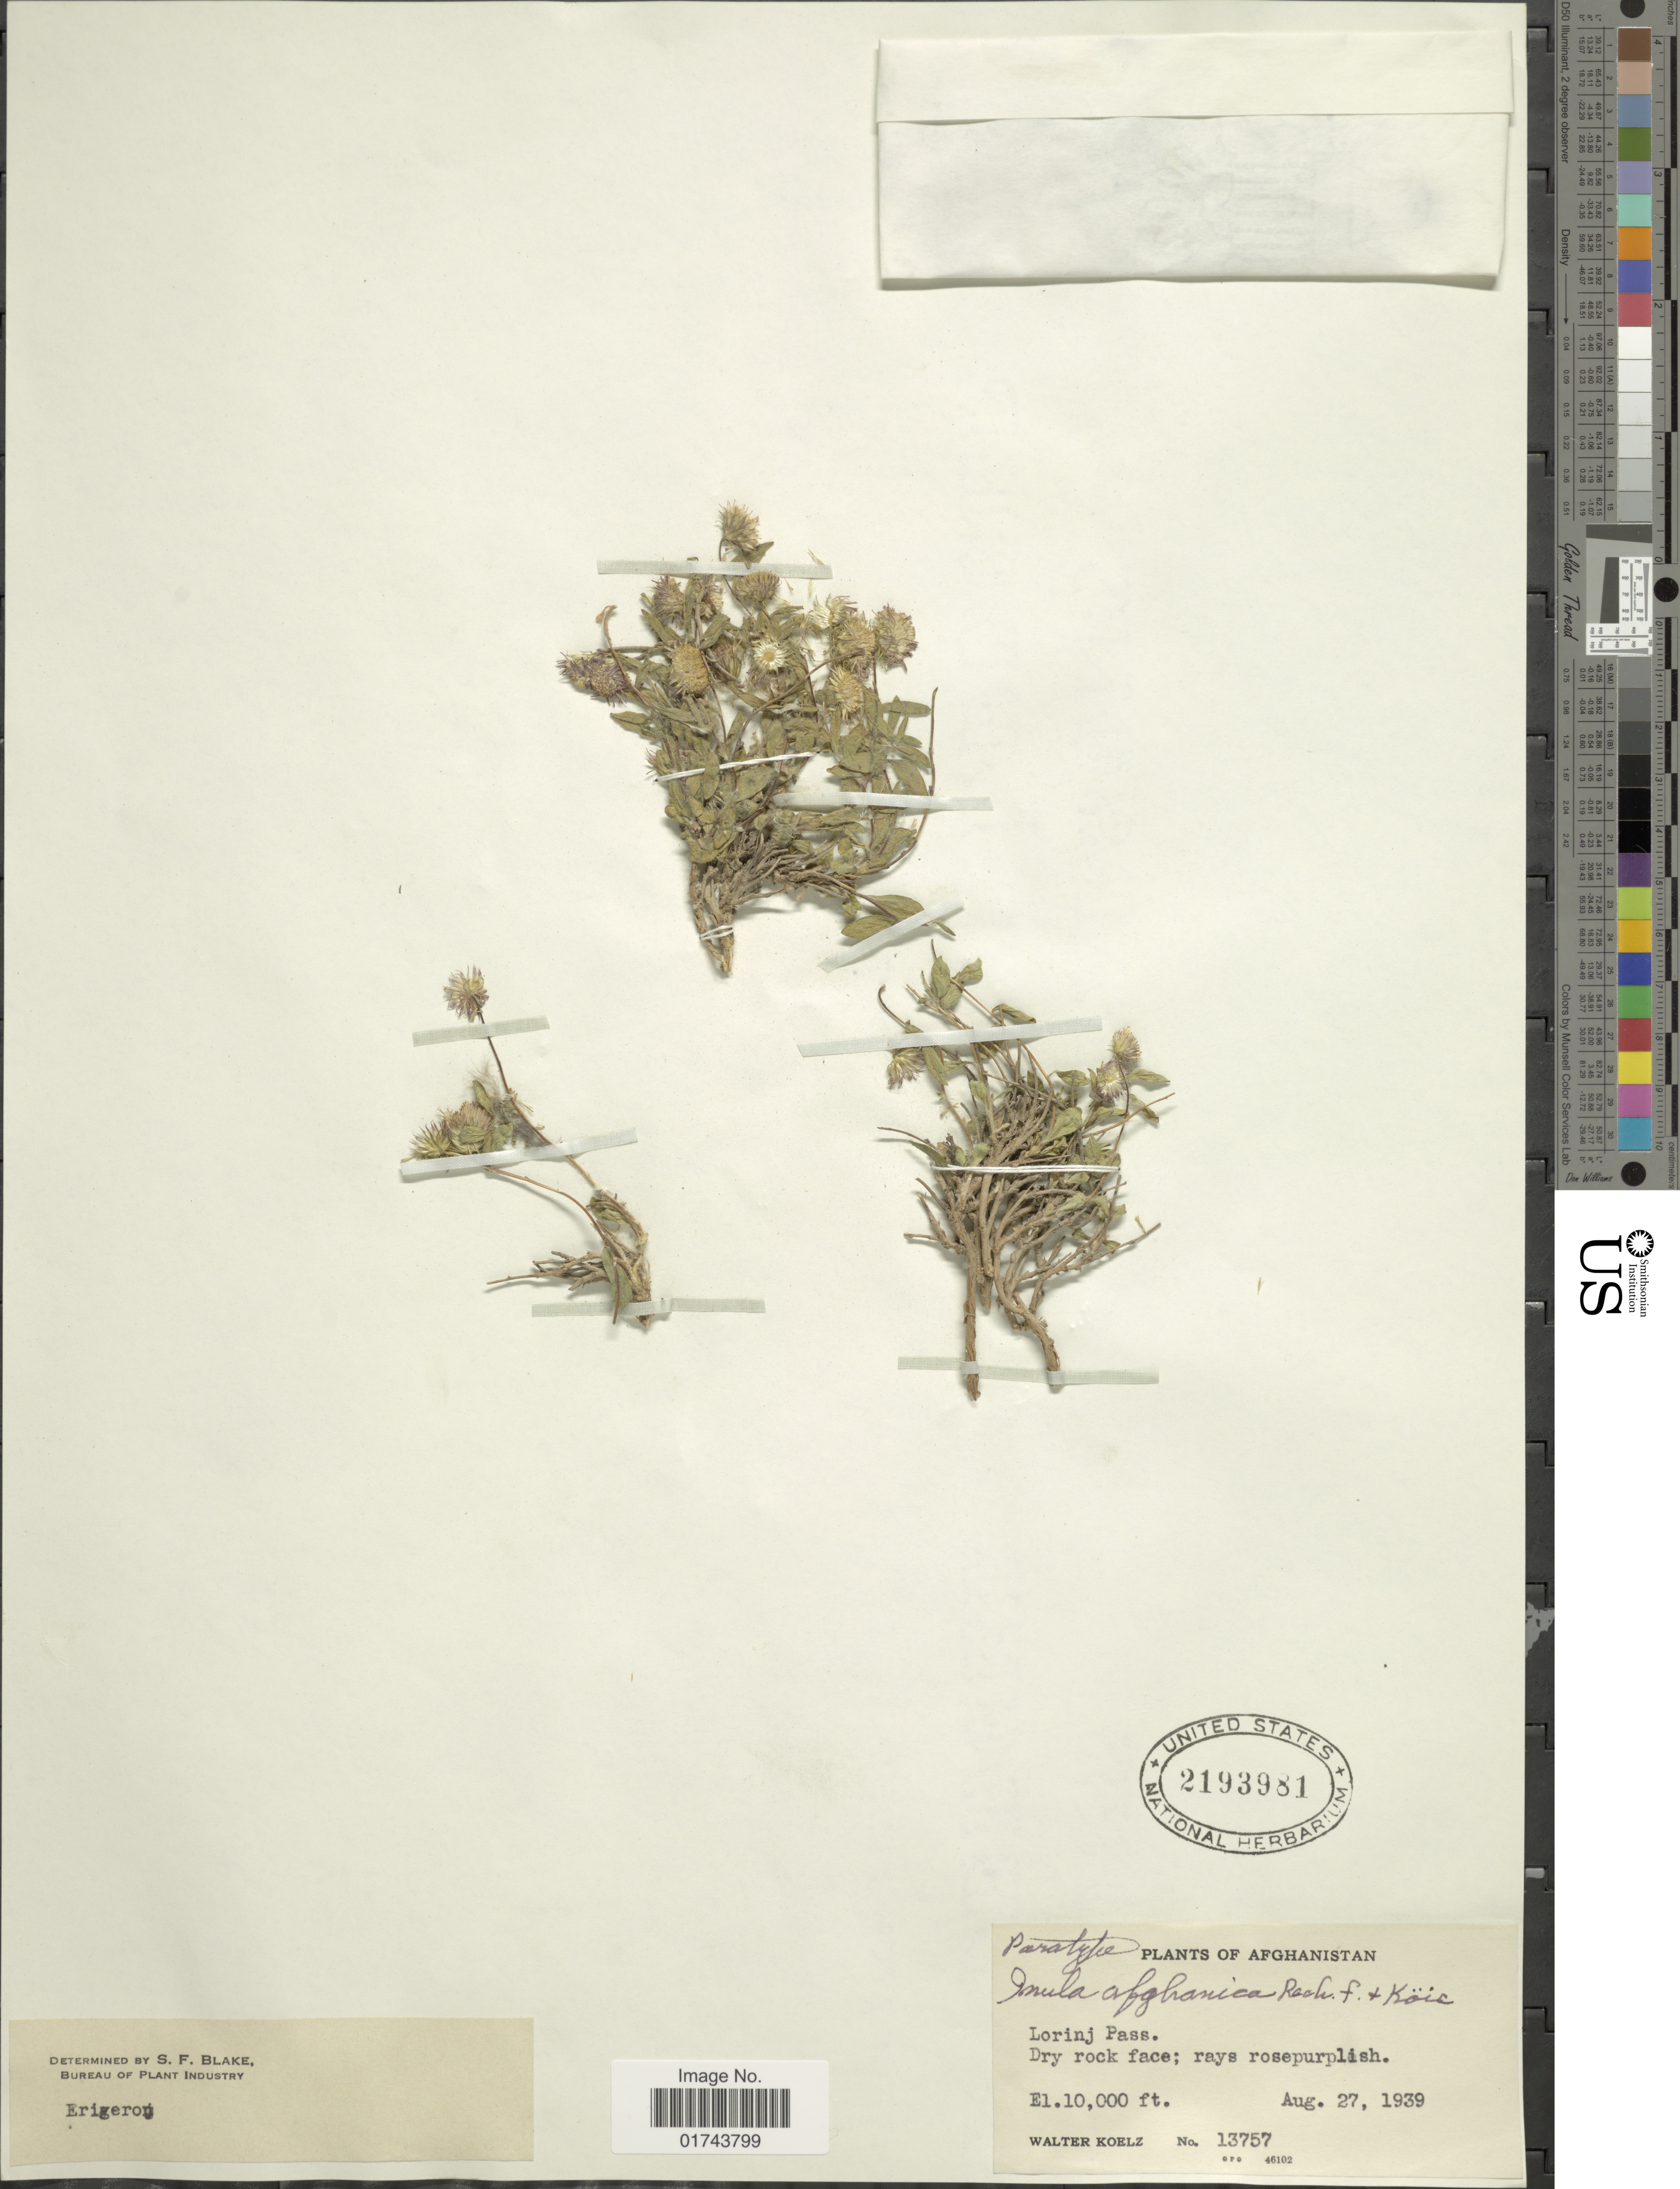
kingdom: Plantae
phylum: Tracheophyta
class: Magnoliopsida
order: Asterales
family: Asteraceae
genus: Inula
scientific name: Inula afghanica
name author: Rech. f. & Köie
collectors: W. N. Koelz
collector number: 13757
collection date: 1939-08-27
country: Afghanistan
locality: Lorinj Pass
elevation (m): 3048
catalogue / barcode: US 2193981